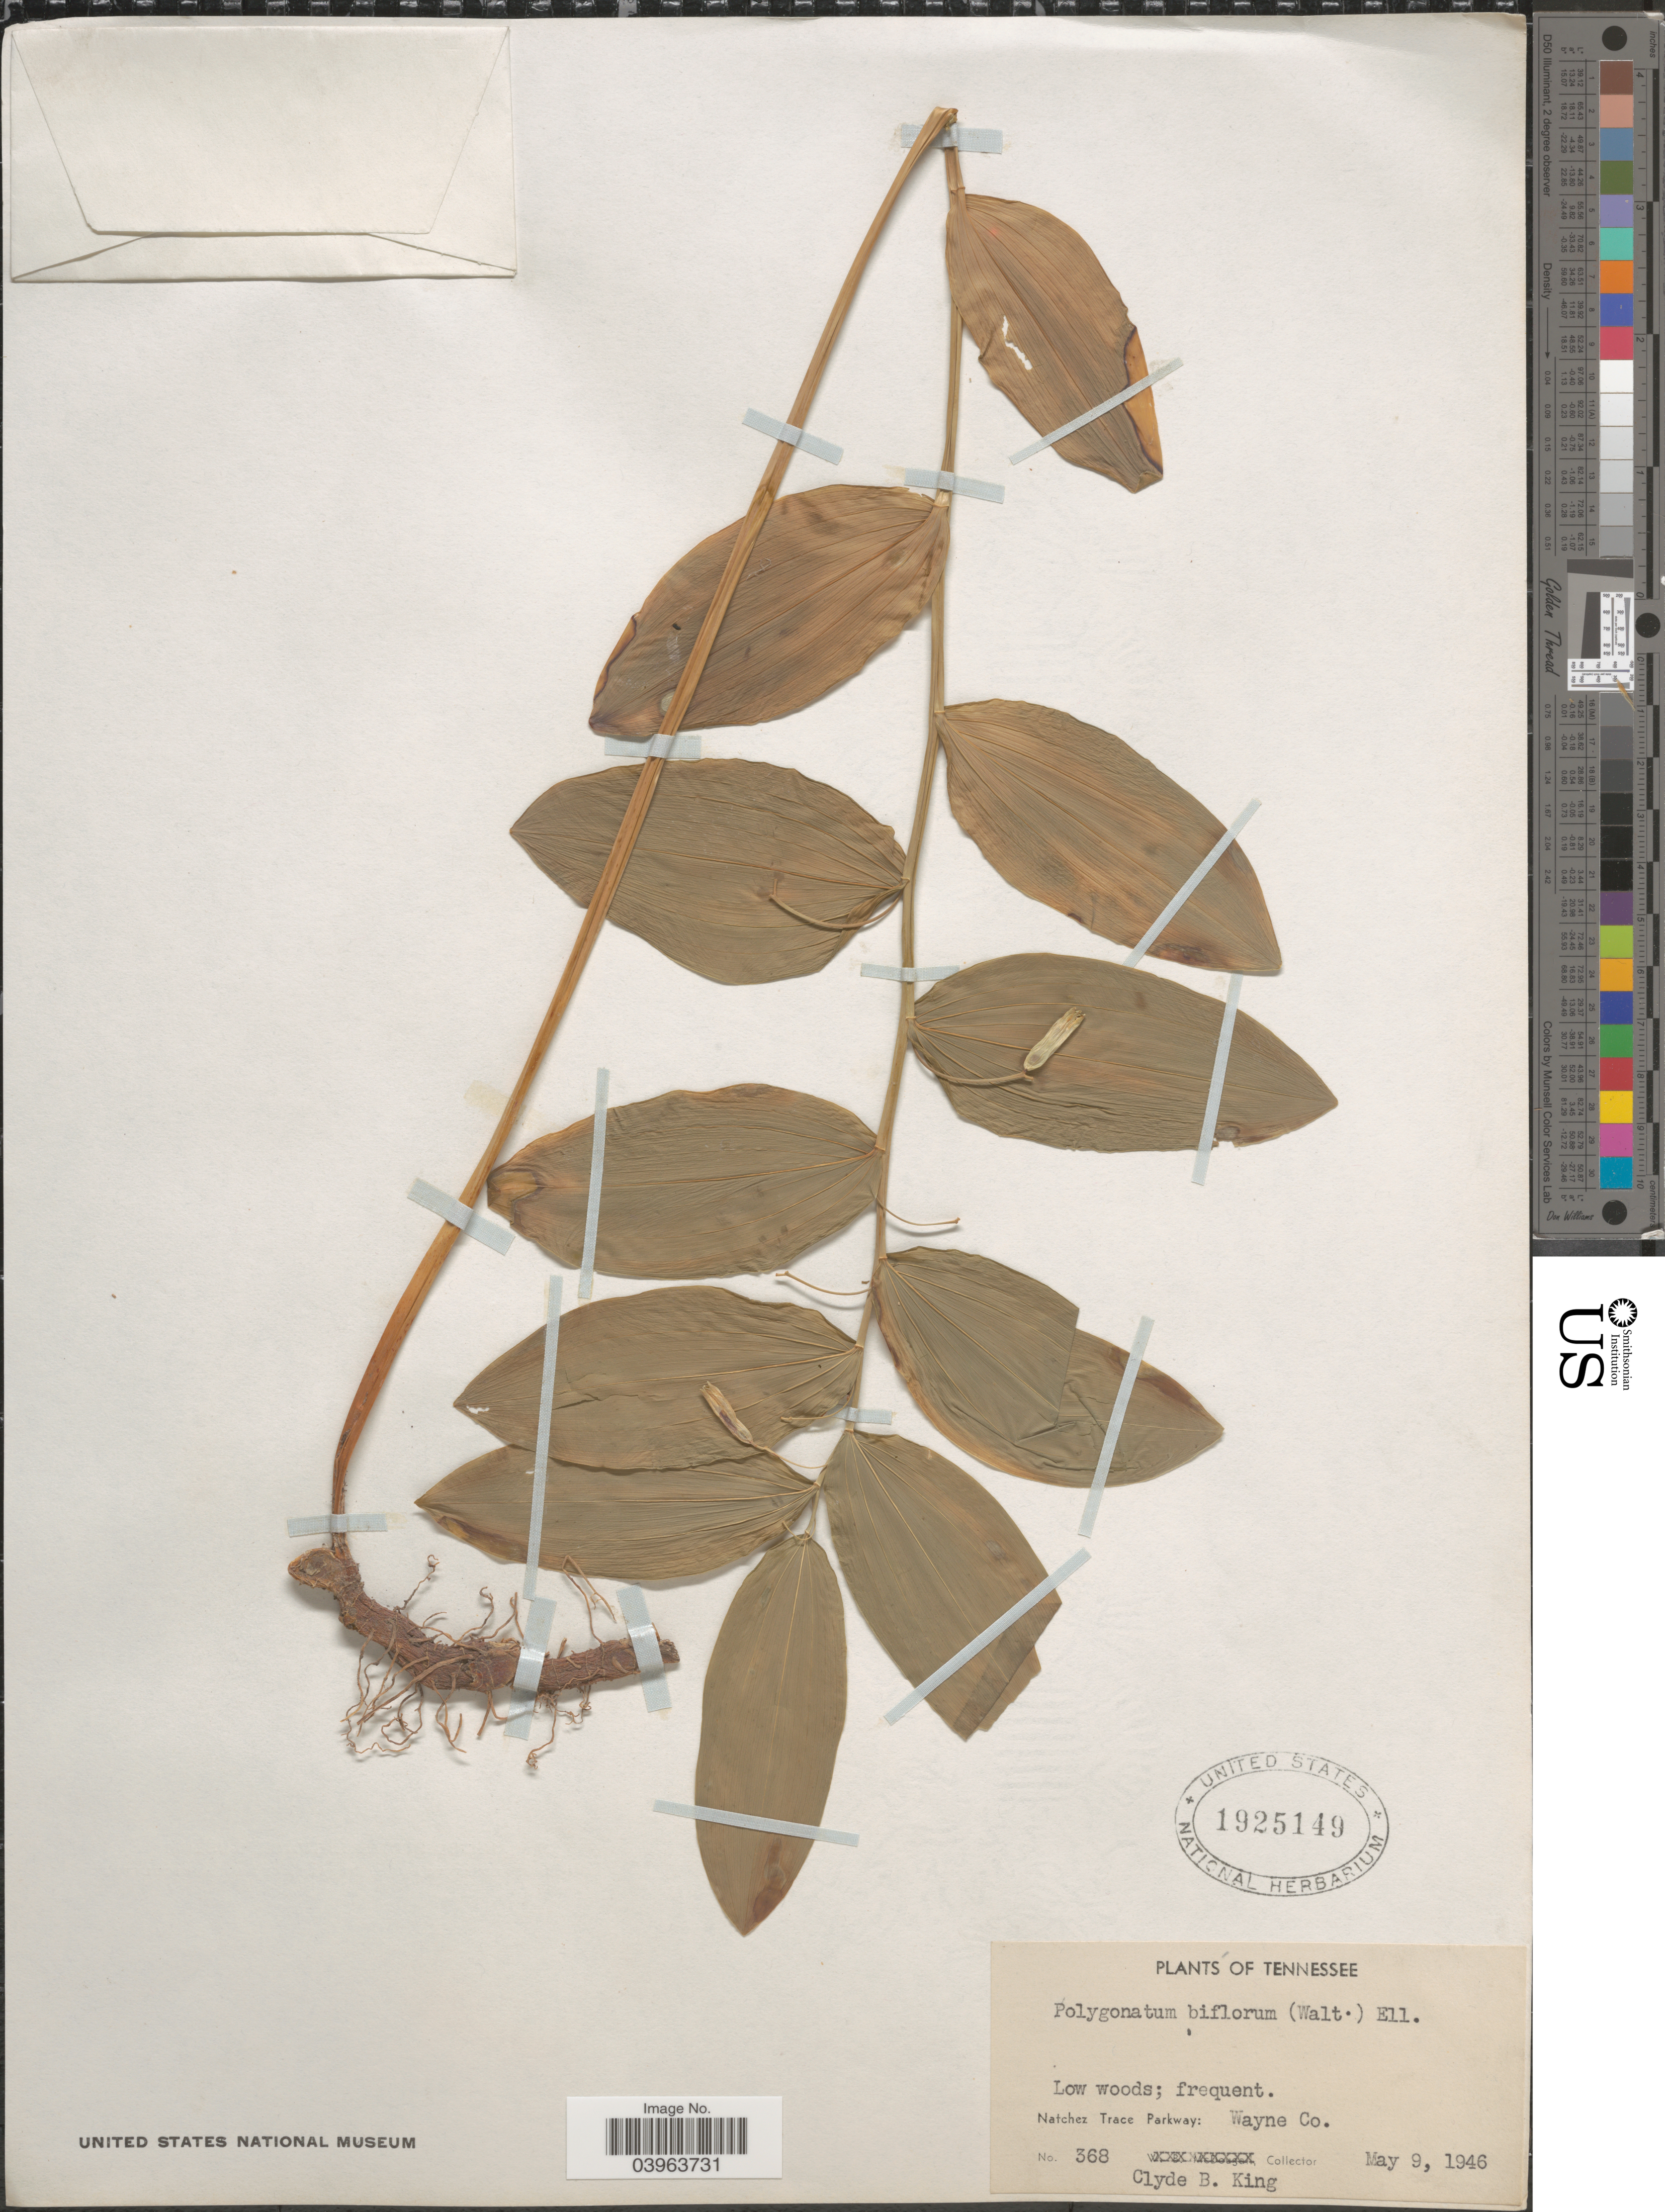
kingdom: Plantae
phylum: Tracheophyta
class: Liliopsida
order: Asparagales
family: Asparagaceae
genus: Polygonatum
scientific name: Polygonatum biflorum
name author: (Walter) Elliott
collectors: C. King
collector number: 368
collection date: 1946-05-09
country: United States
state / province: Tennessee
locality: Natchez Trace Parkway: Wayne Co.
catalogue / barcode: US 1925149